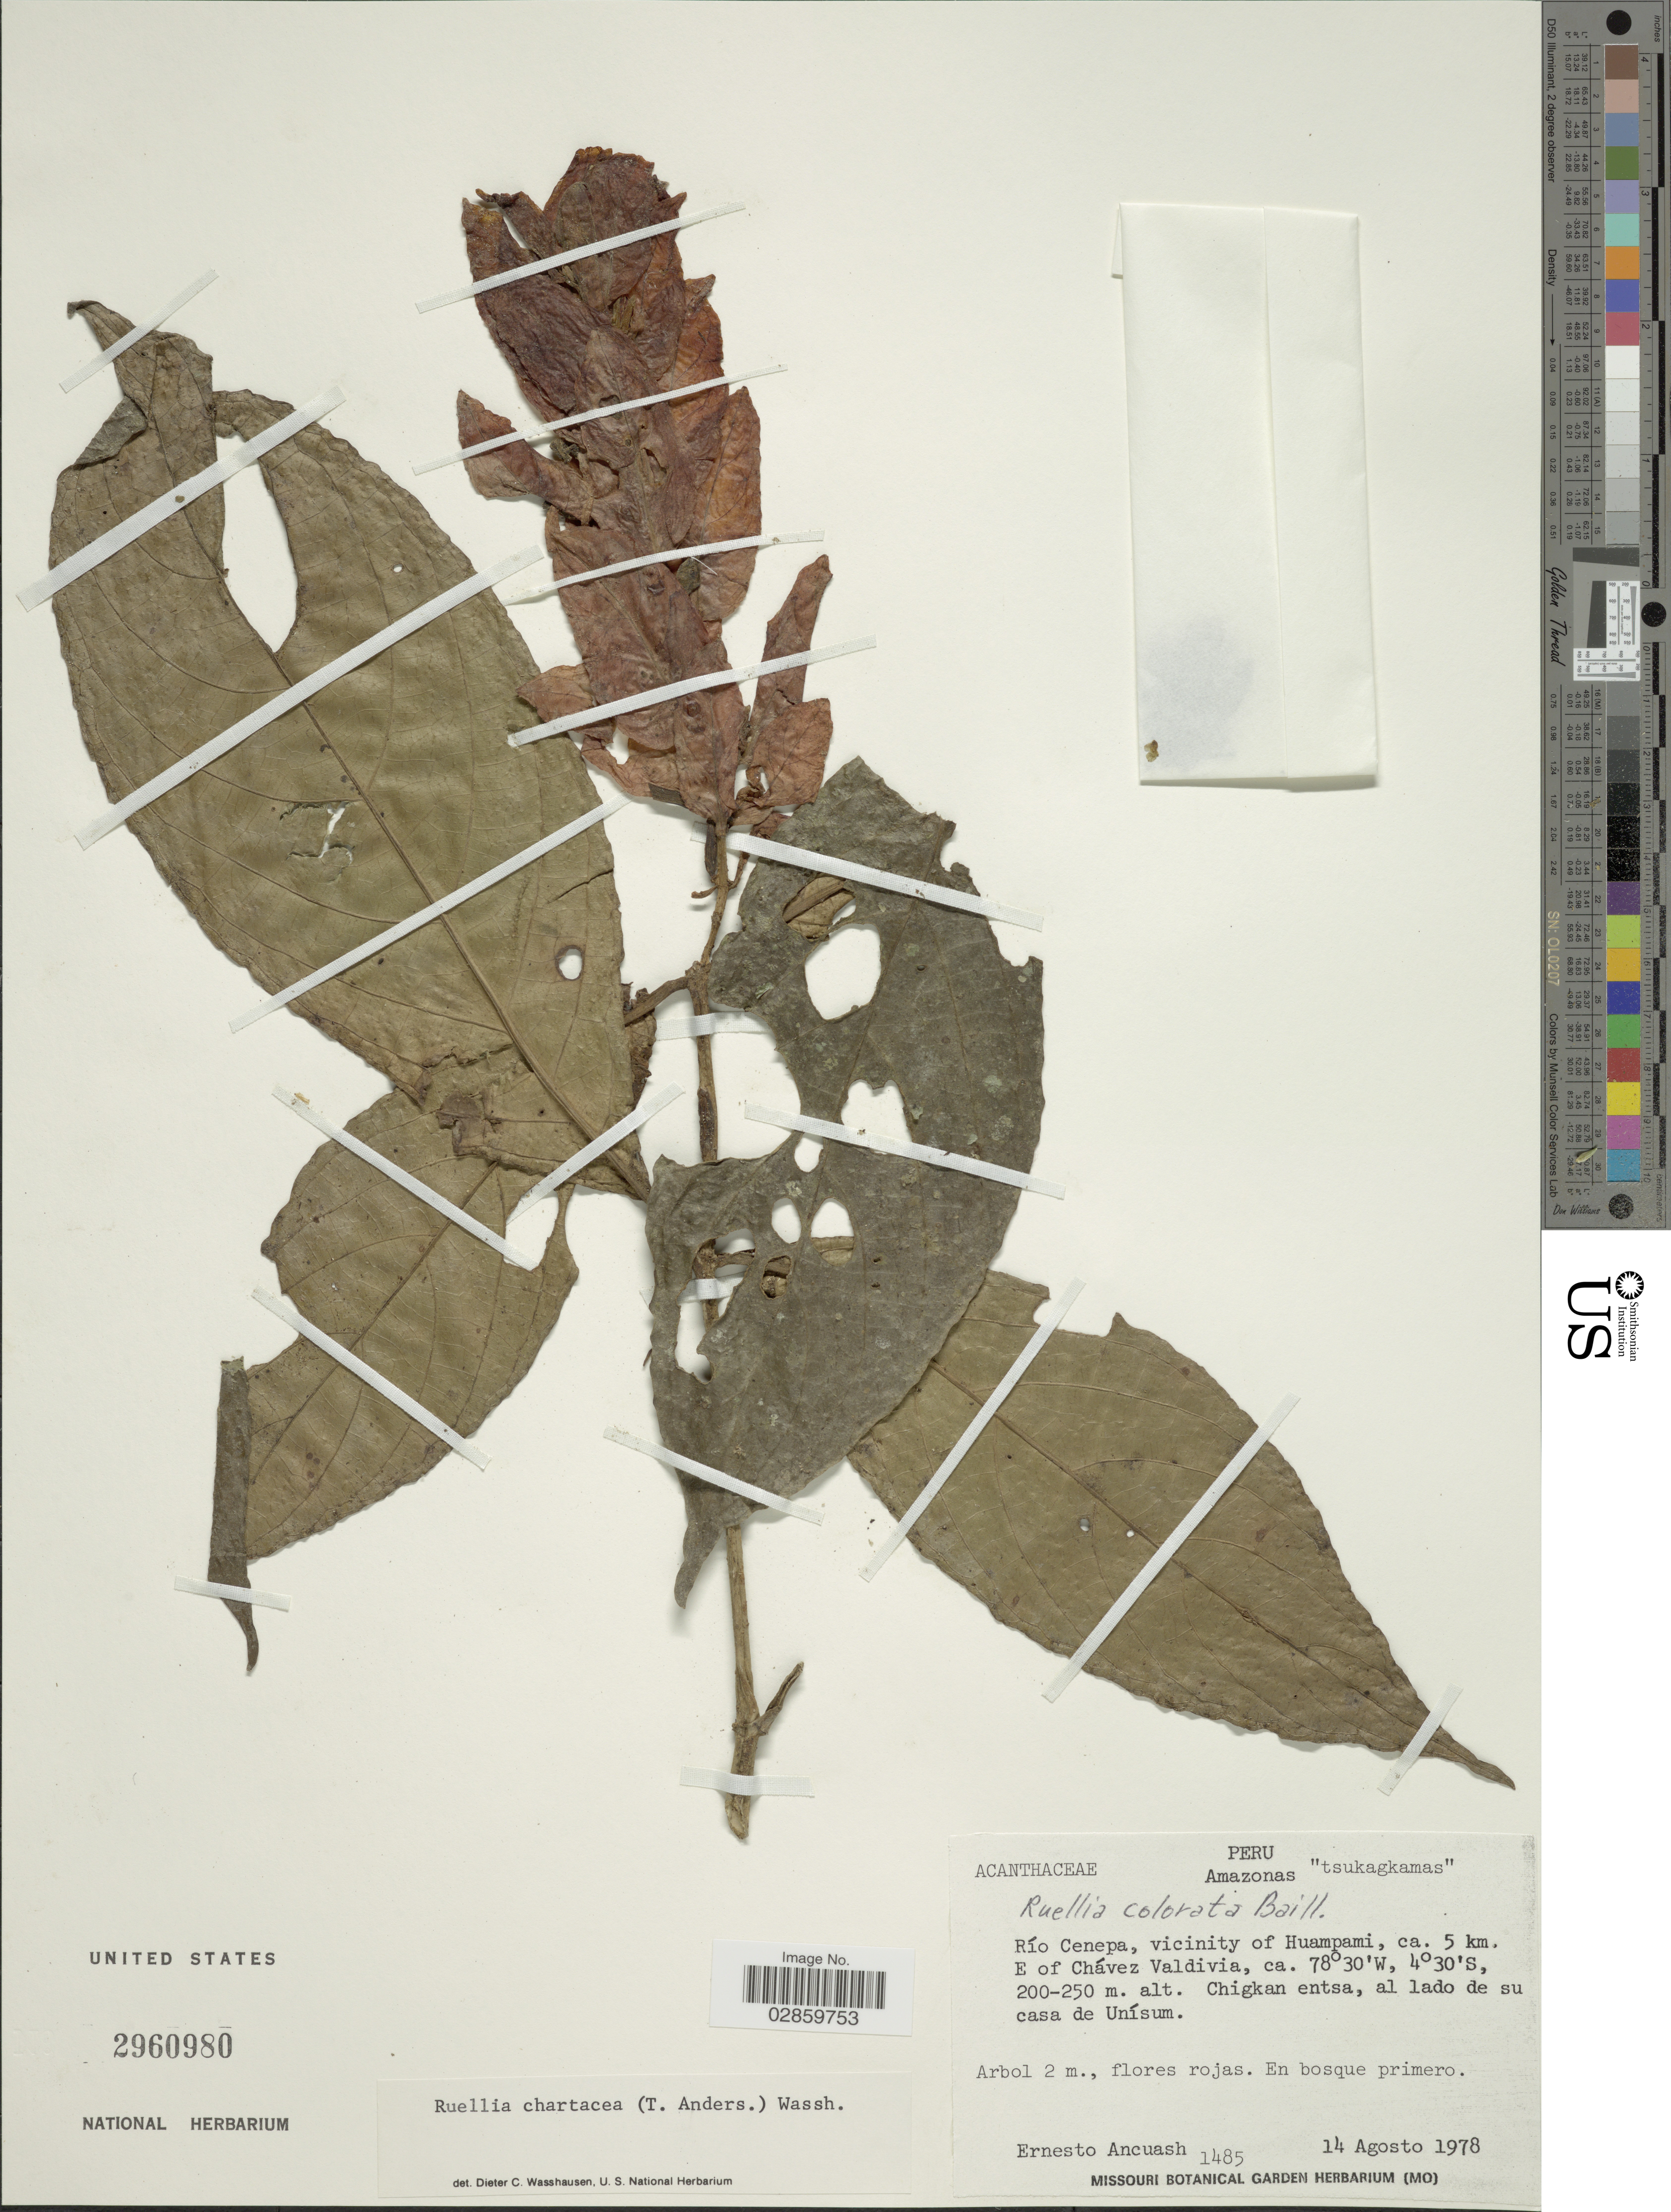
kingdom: Plantae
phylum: Tracheophyta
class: Magnoliopsida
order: Lamiales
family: Acanthaceae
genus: Ruellia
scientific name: Ruellia chartacea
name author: (T. Anderson) Wassh.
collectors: E. Ancuash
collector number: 1485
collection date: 1978-08-14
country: Peru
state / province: Amazonas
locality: Río Cenepa, vicinity of Huampami, ca. 5 km. E of Chávez Valdivia. Chigkan entsa, al lado de su casa de Unísum.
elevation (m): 200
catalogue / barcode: US 2960980